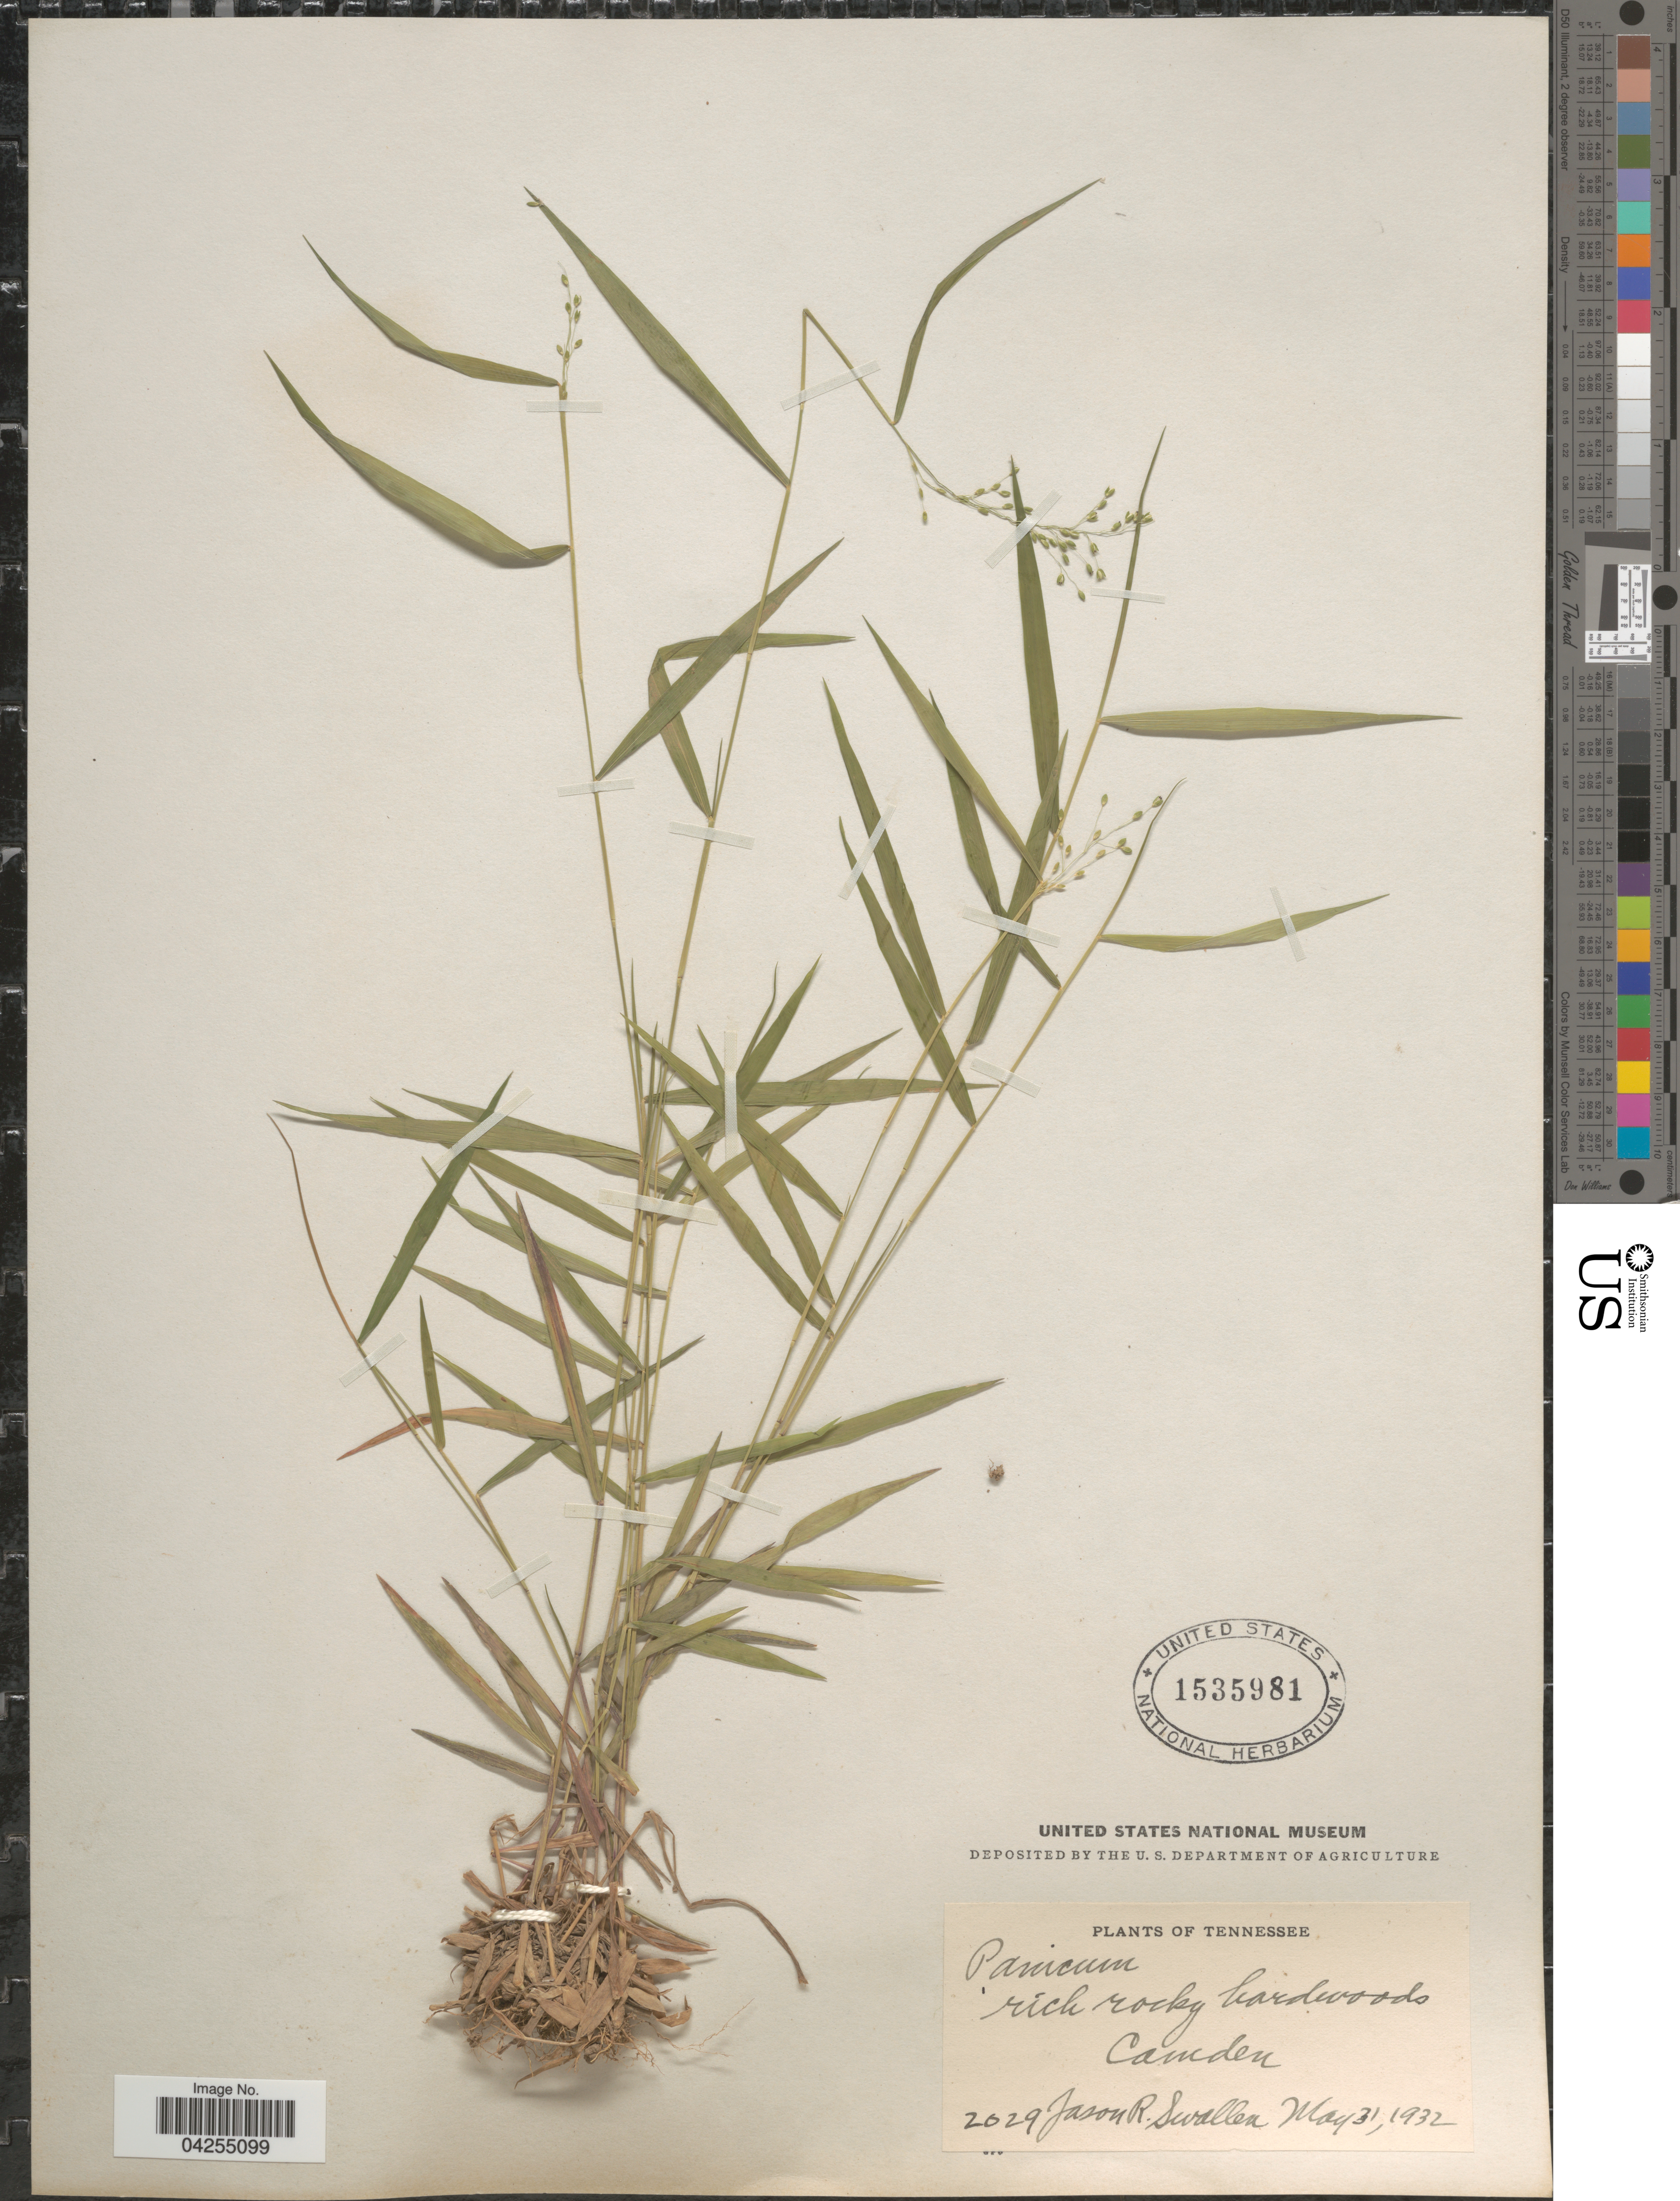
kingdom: Plantae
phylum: Tracheophyta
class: Liliopsida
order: Poales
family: Poaceae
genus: Dichanthelium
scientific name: Dichanthelium dichotomum var. dichotomum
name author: (L.) Gould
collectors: J. R. Swallen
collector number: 2029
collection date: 1932-05-31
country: United States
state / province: Tennessee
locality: Rich rocky hardwoods Camden.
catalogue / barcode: US 1535981